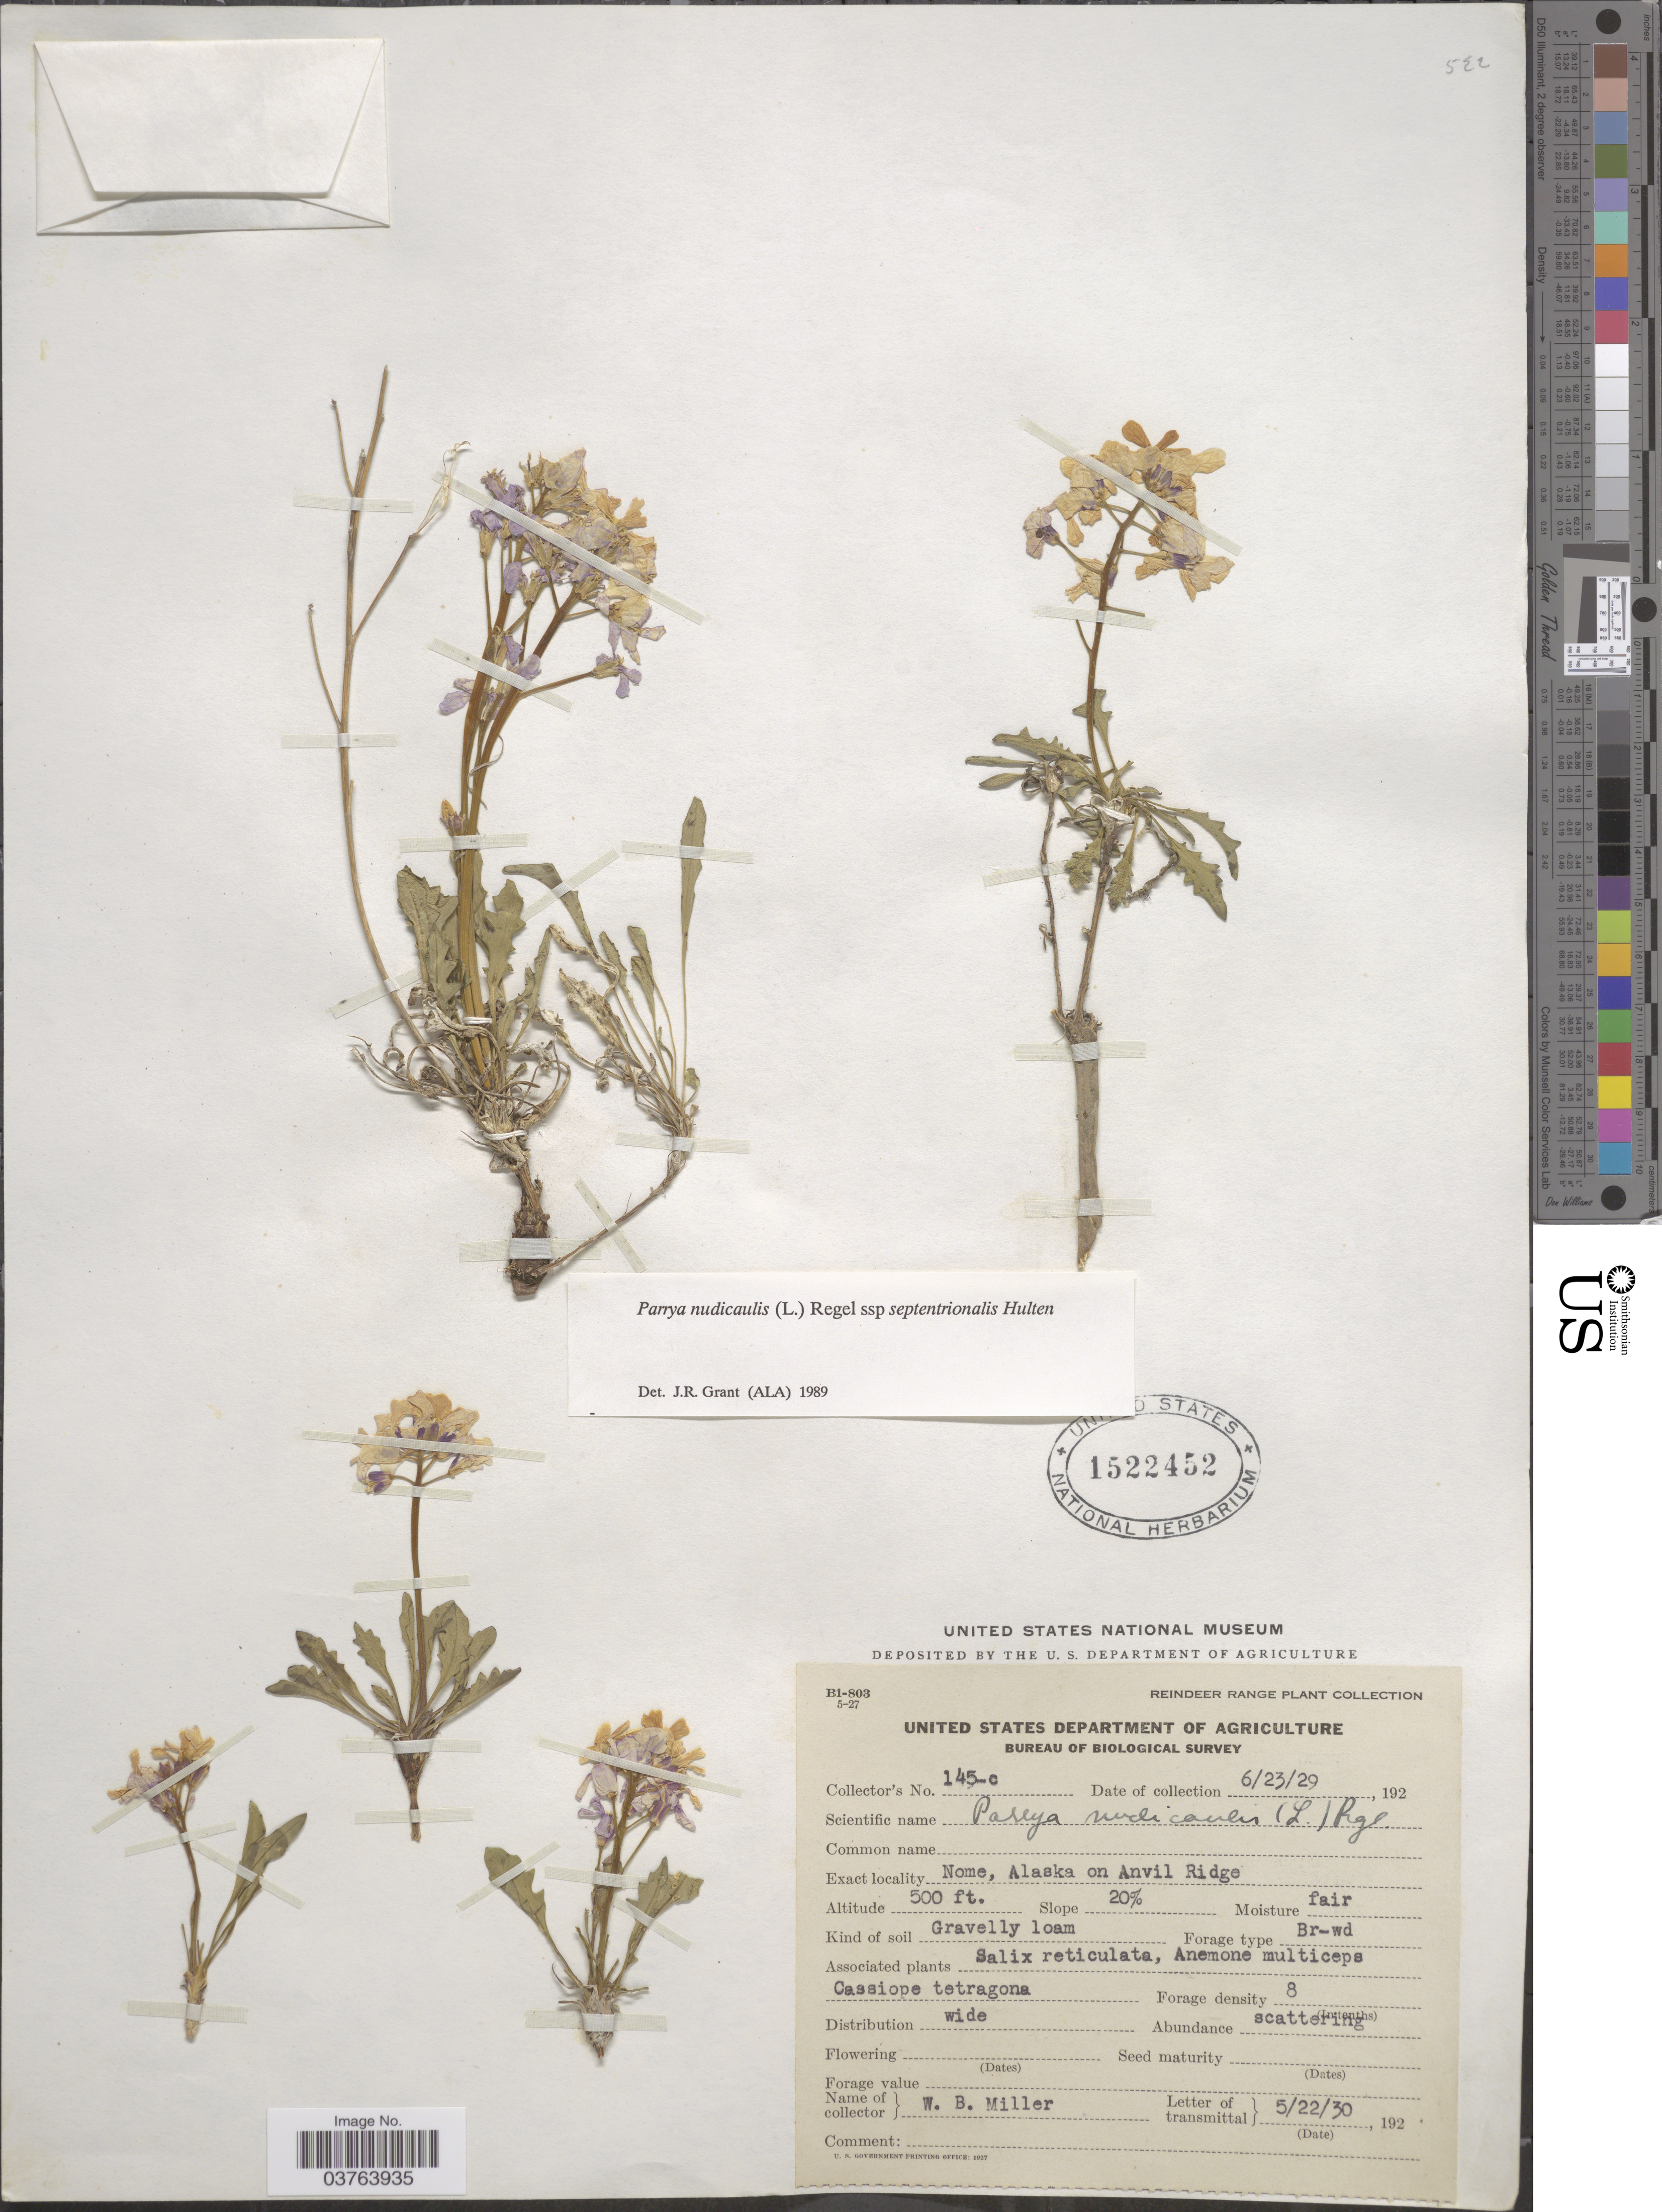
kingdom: Plantae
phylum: Tracheophyta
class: Magnoliopsida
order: Brassicales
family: Brassicaceae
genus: Parrya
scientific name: Parrya nudicaulis subsp. septentrionalis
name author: Hultén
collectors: W. Miller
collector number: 145-c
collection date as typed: Transcribed d/m/y: 23/6/29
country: United States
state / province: Alaska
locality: Nome, Alaska on Anvil Ridge.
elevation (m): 152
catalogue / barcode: US 1522452